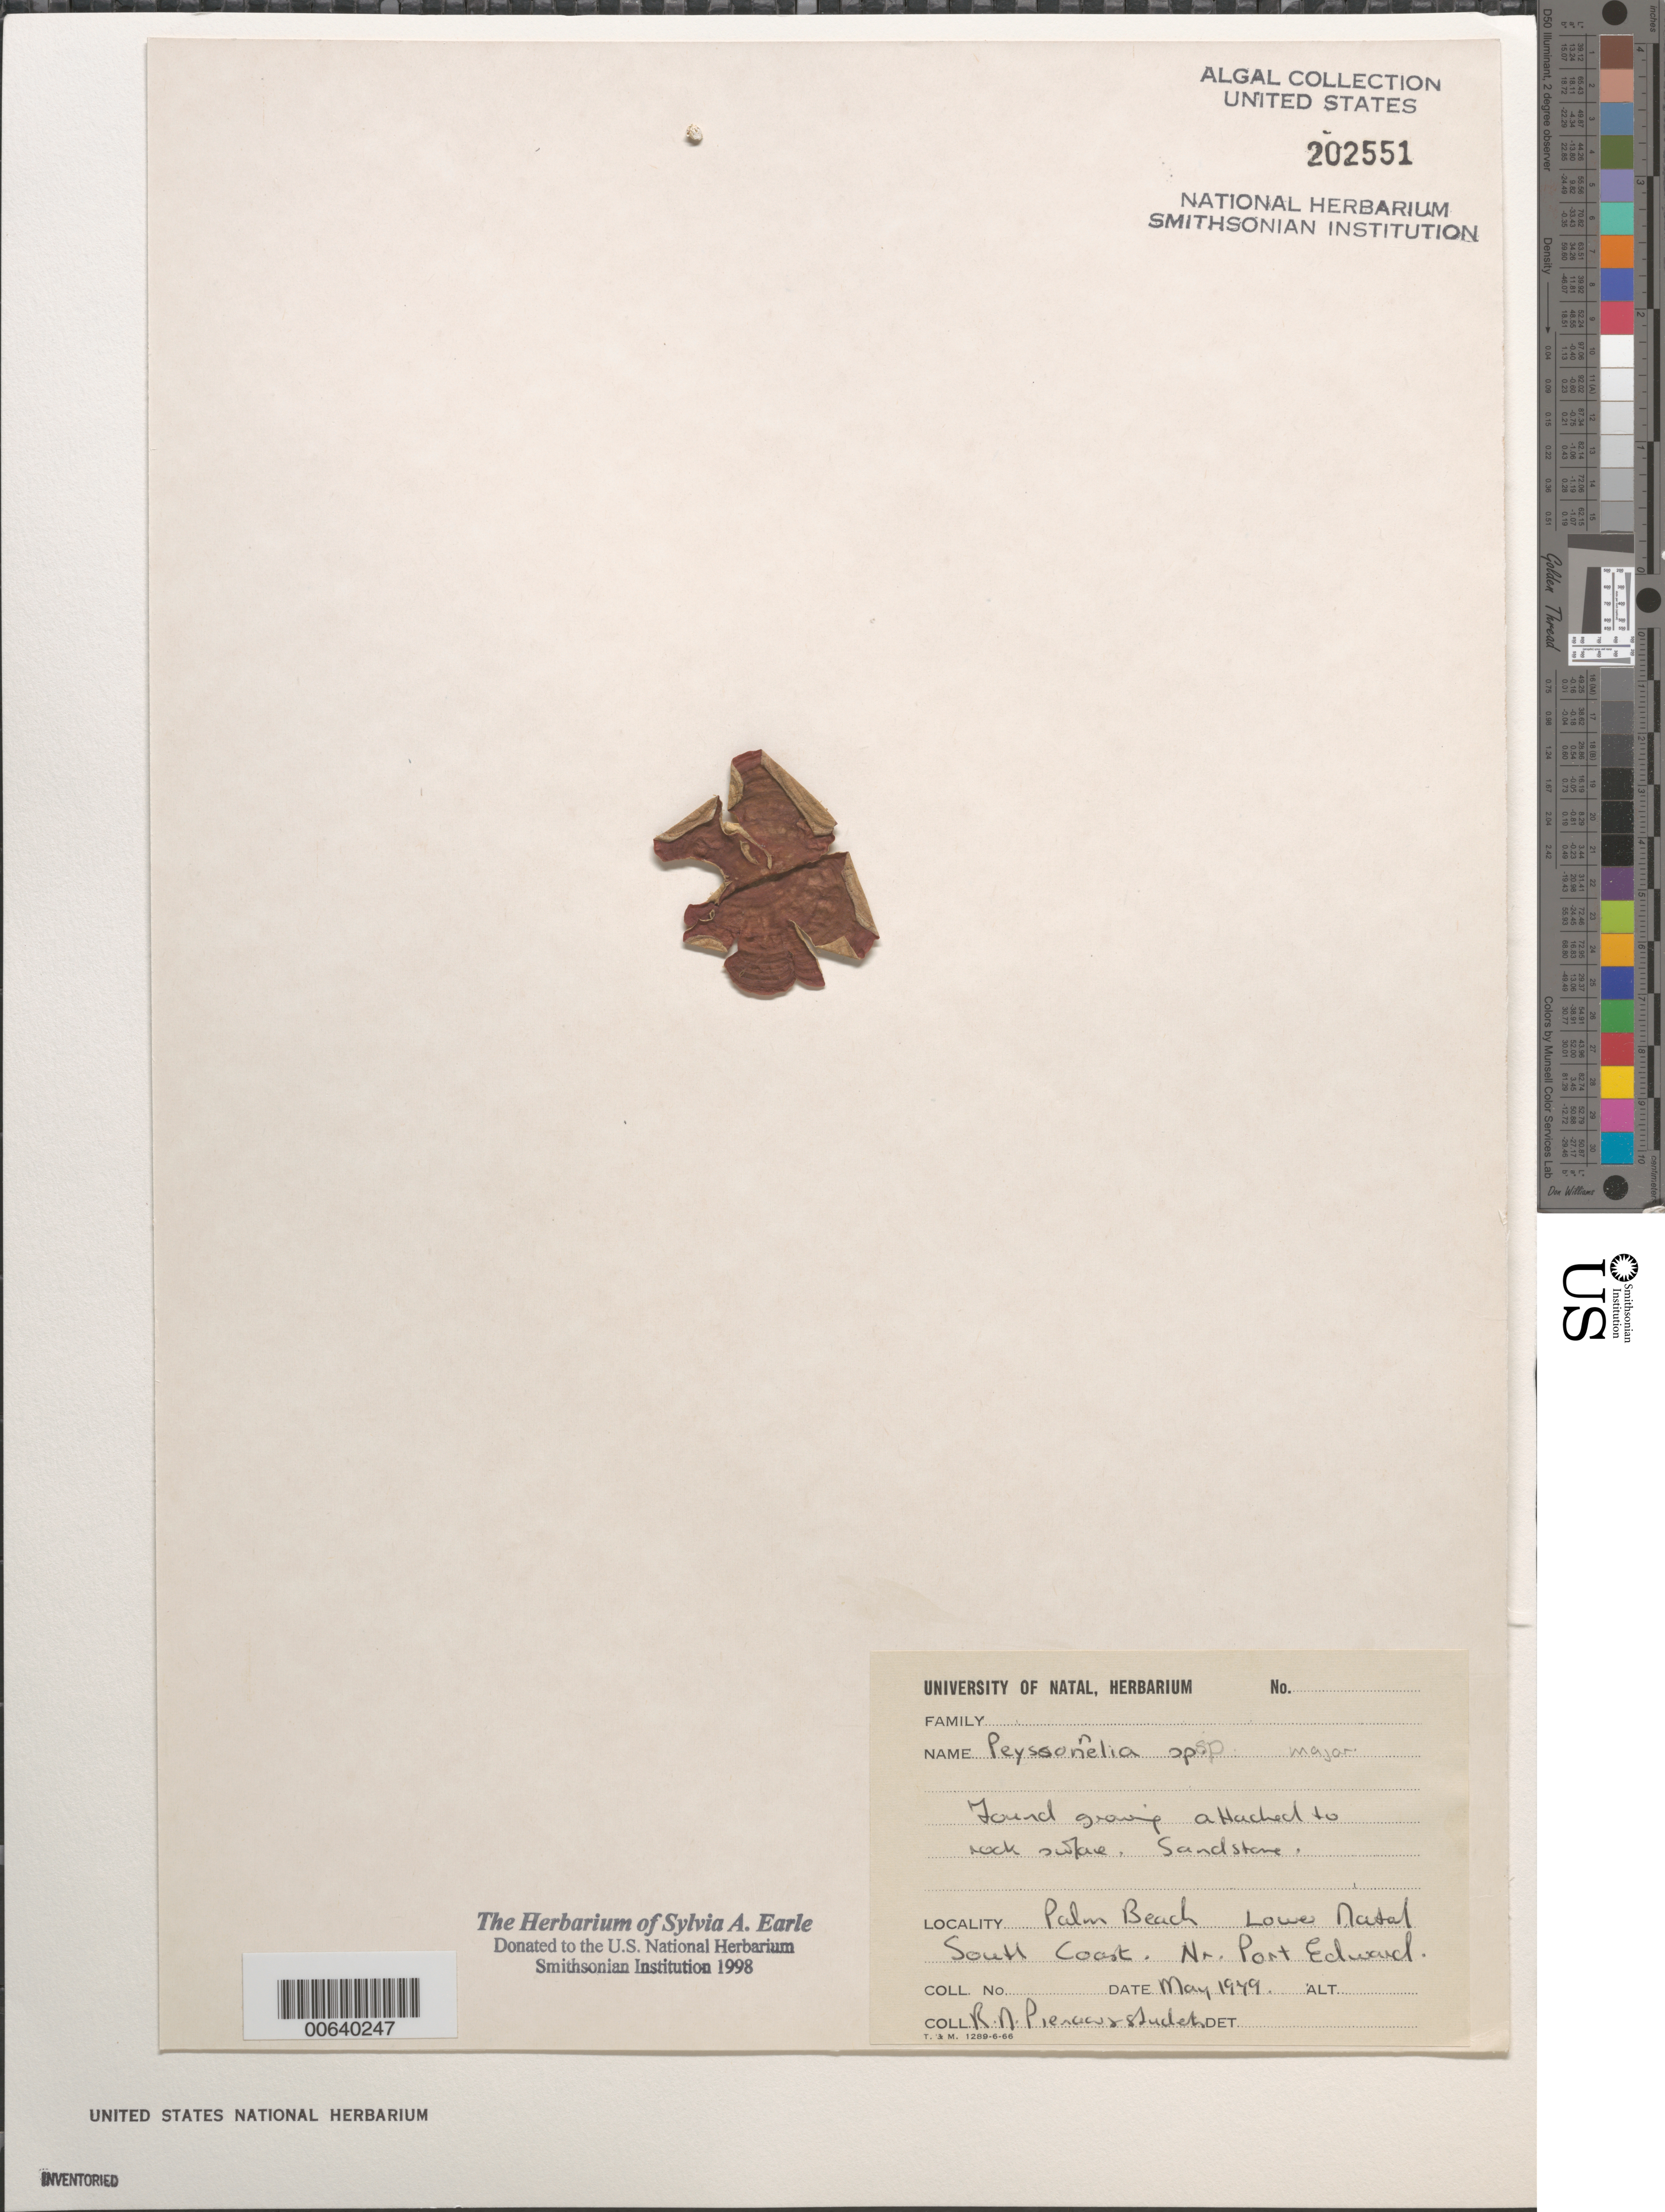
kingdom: Plantae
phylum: Rhodophyta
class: Florideophyceae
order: Peyssonneliales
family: Peyssonneliaceae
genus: Peyssonnelia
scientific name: Peyssonnelia sp.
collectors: R. Pienaar & Students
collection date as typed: May 1979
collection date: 1979-05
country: South Africa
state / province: KwaZulu-Natal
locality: Palm Beach, near Port Edward, South Coast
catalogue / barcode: US 202551